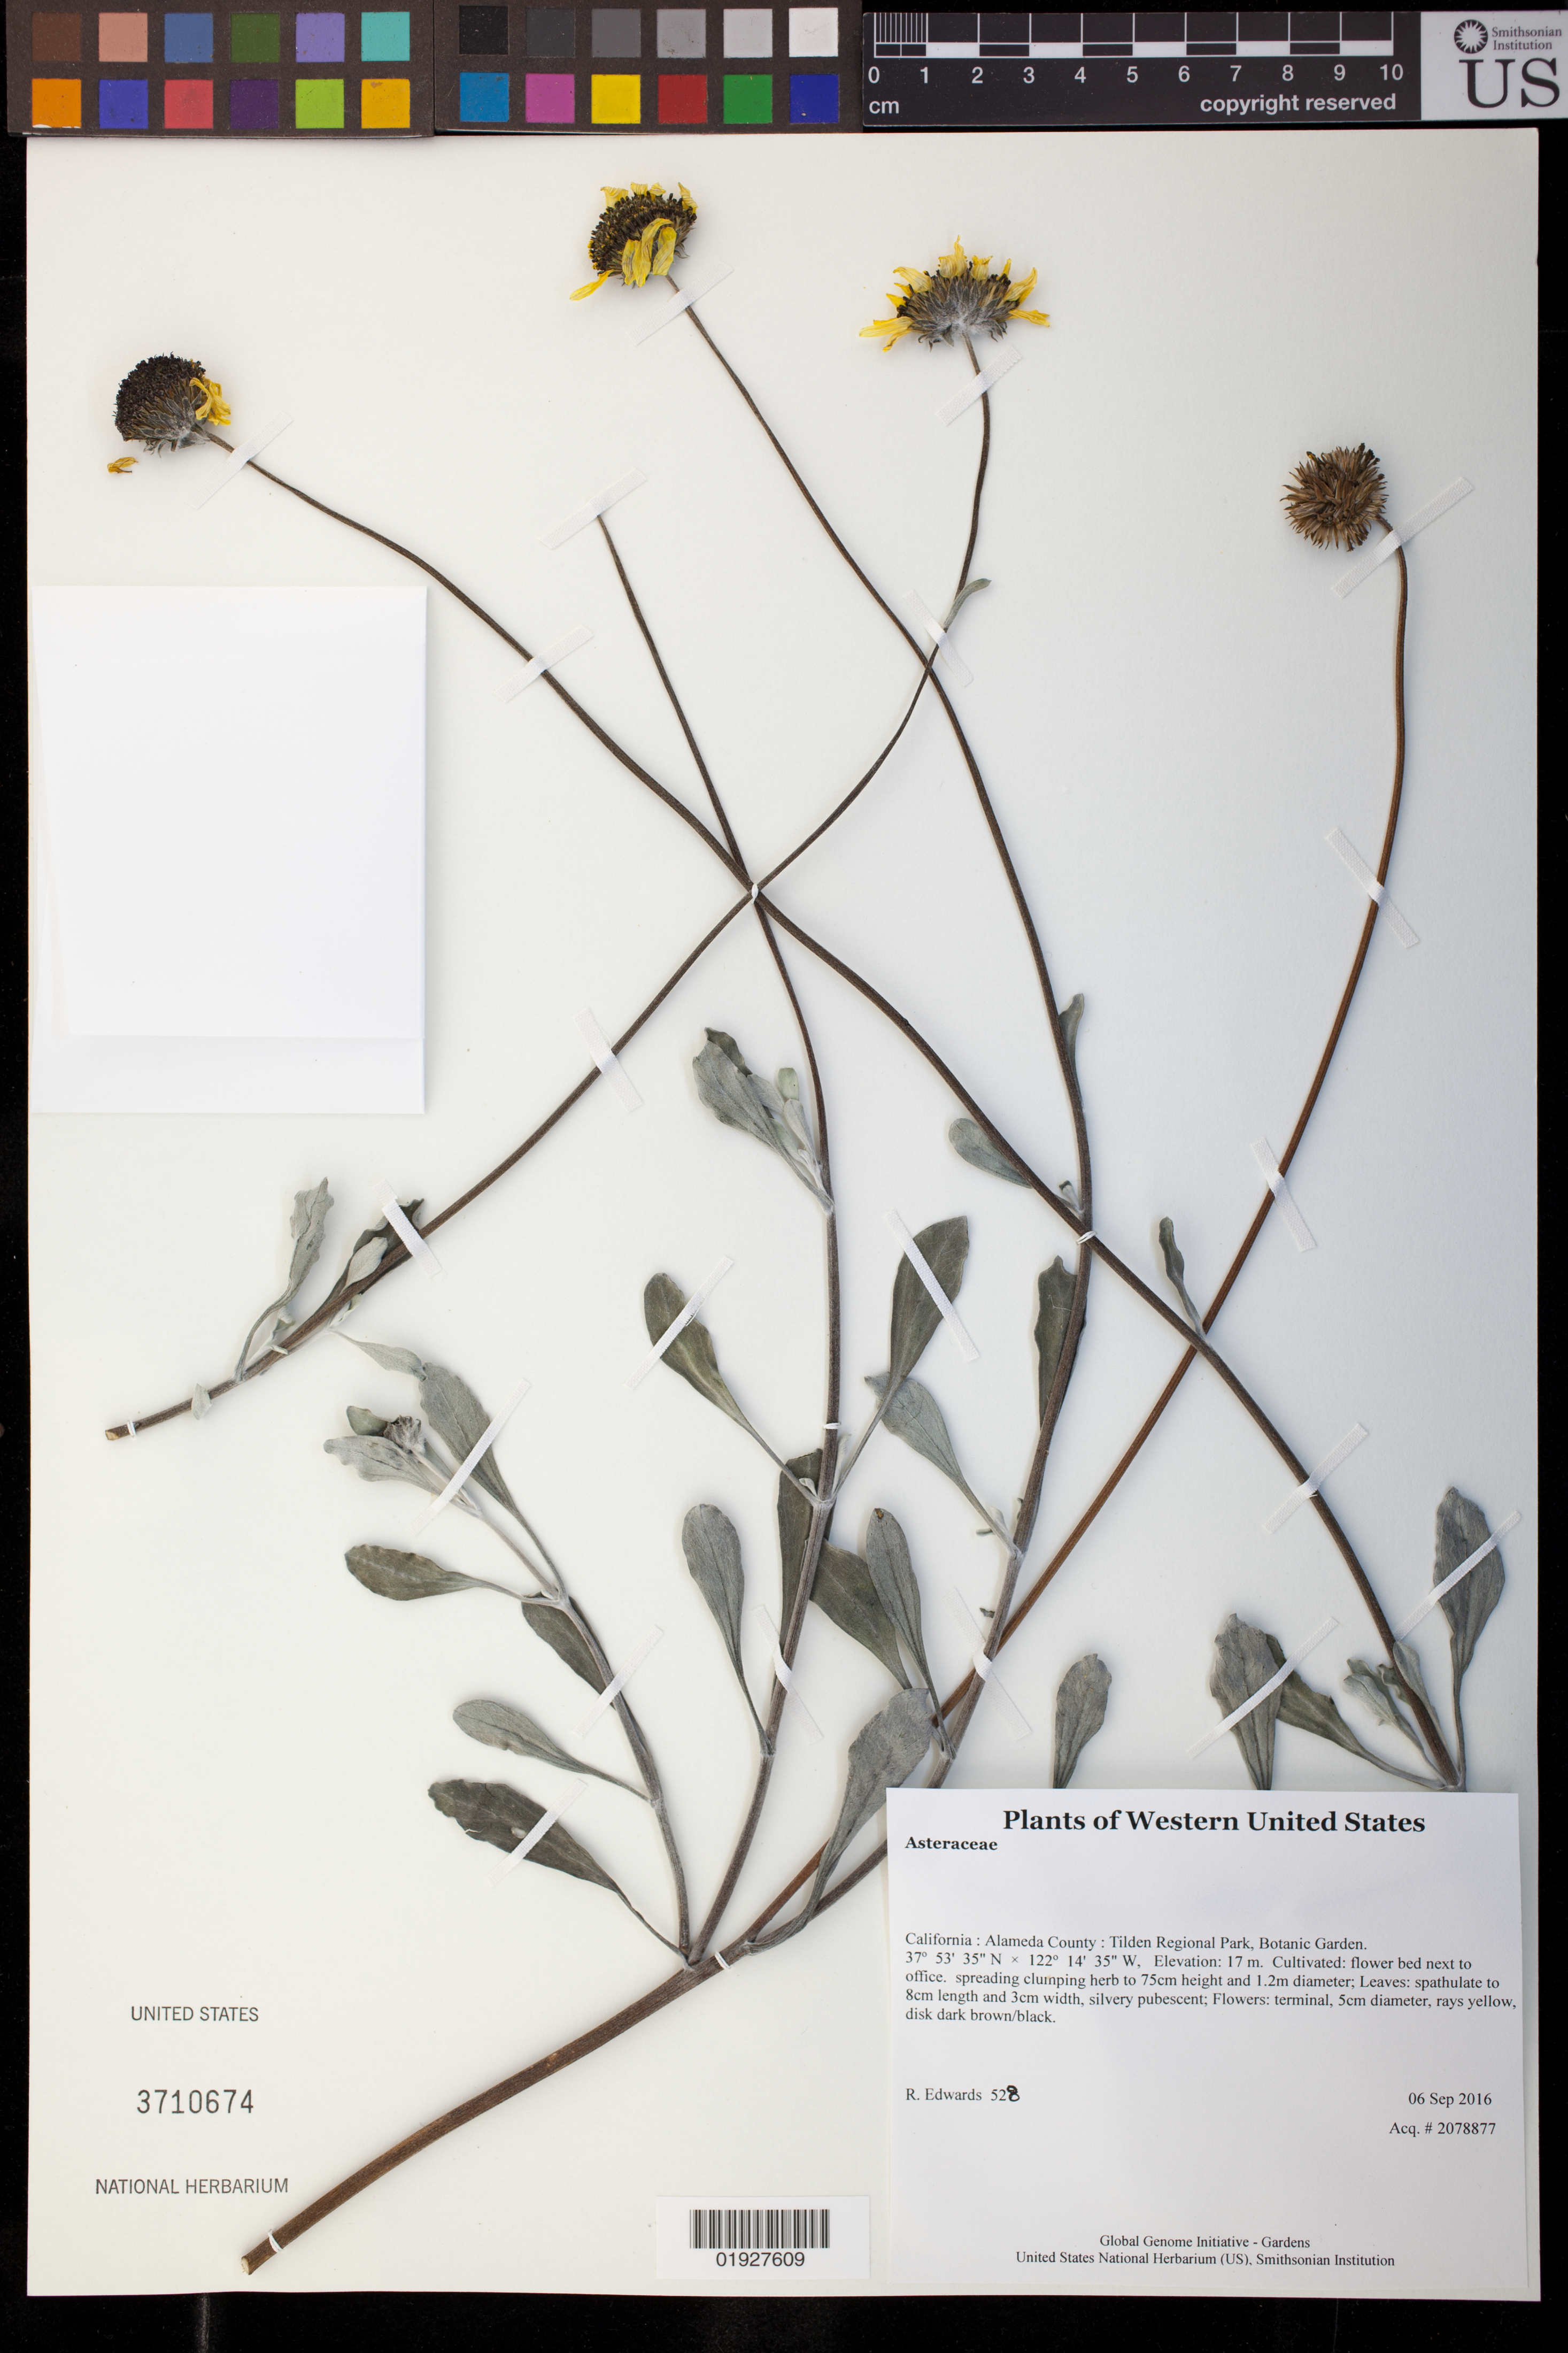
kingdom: Plantae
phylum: Tracheophyta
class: Magnoliopsida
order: Asterales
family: Asteraceae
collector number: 528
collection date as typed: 6 September 2016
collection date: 2016-09-06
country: United States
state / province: California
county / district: Alameda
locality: Tilden Regional Park, Botanic Garden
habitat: Cultivated: flower bed next to office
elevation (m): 16.9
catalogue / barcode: US 3710674